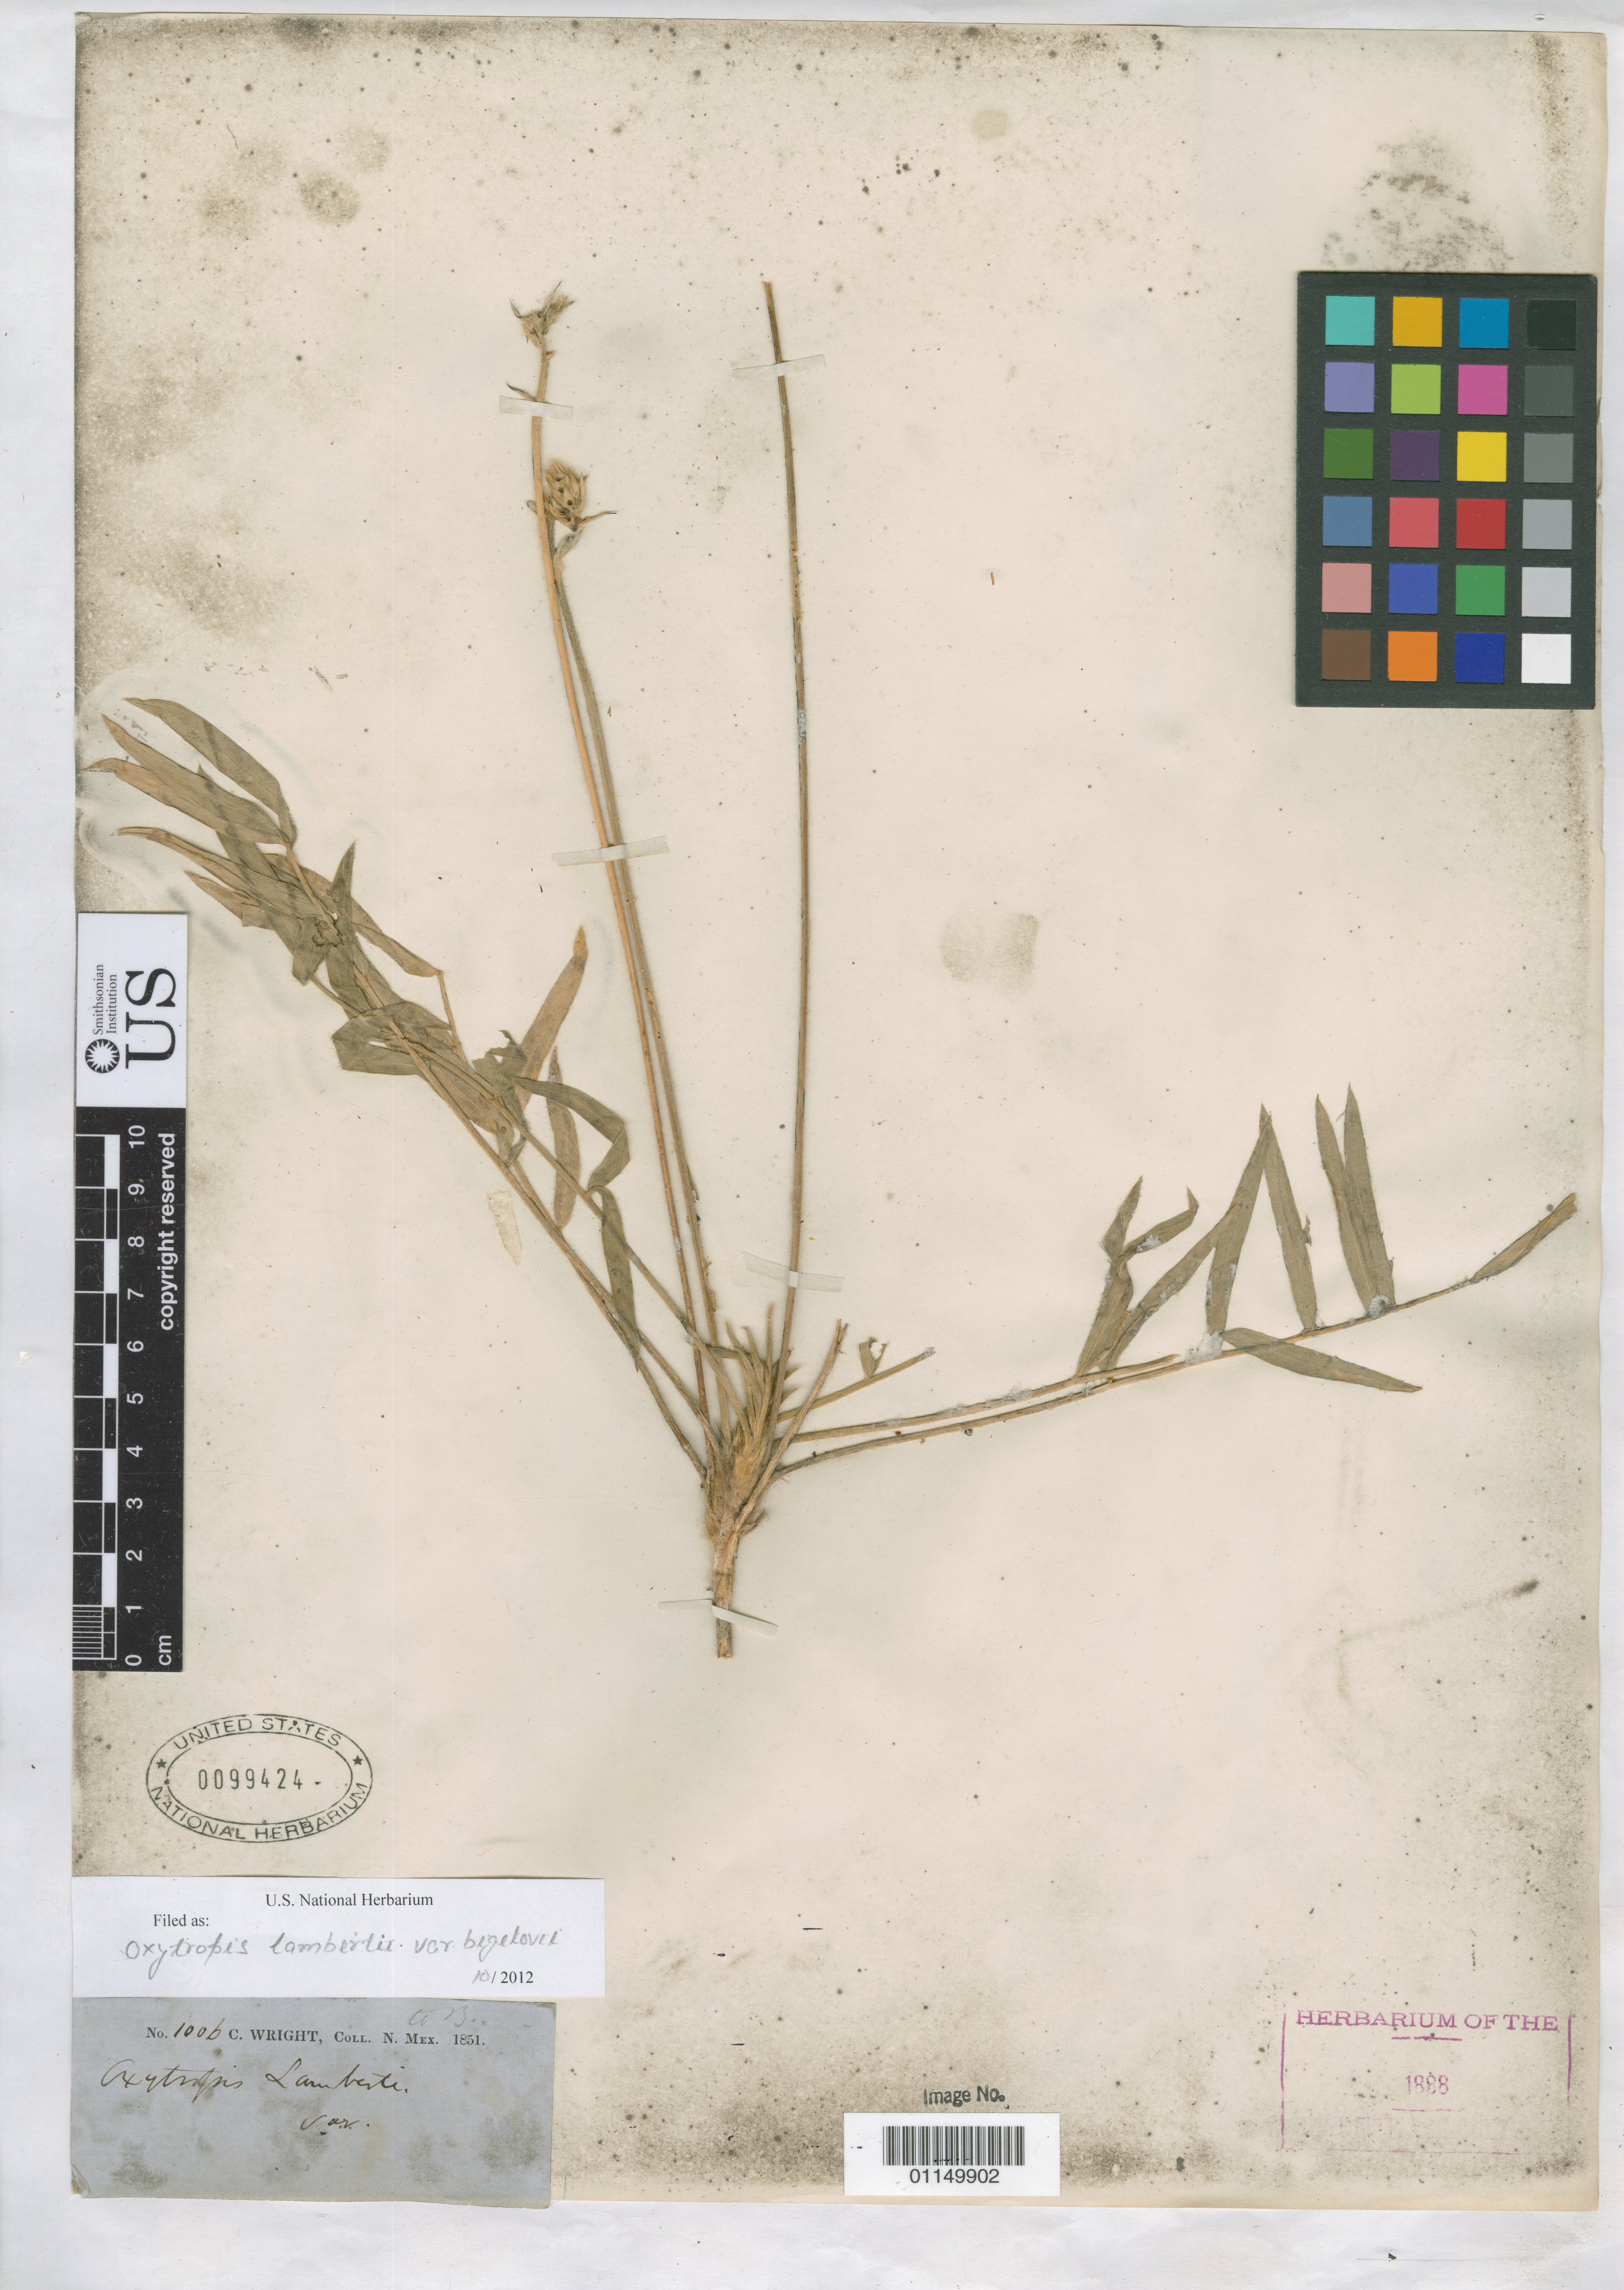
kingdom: Plantae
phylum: Tracheophyta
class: Magnoliopsida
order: Fabales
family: Fabaceae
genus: Oxytropis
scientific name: Oxytropis lambertii var. bigelovii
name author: A. Gray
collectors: C. Wright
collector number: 1006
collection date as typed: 1851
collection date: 1851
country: United States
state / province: New Mexico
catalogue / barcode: US 99424